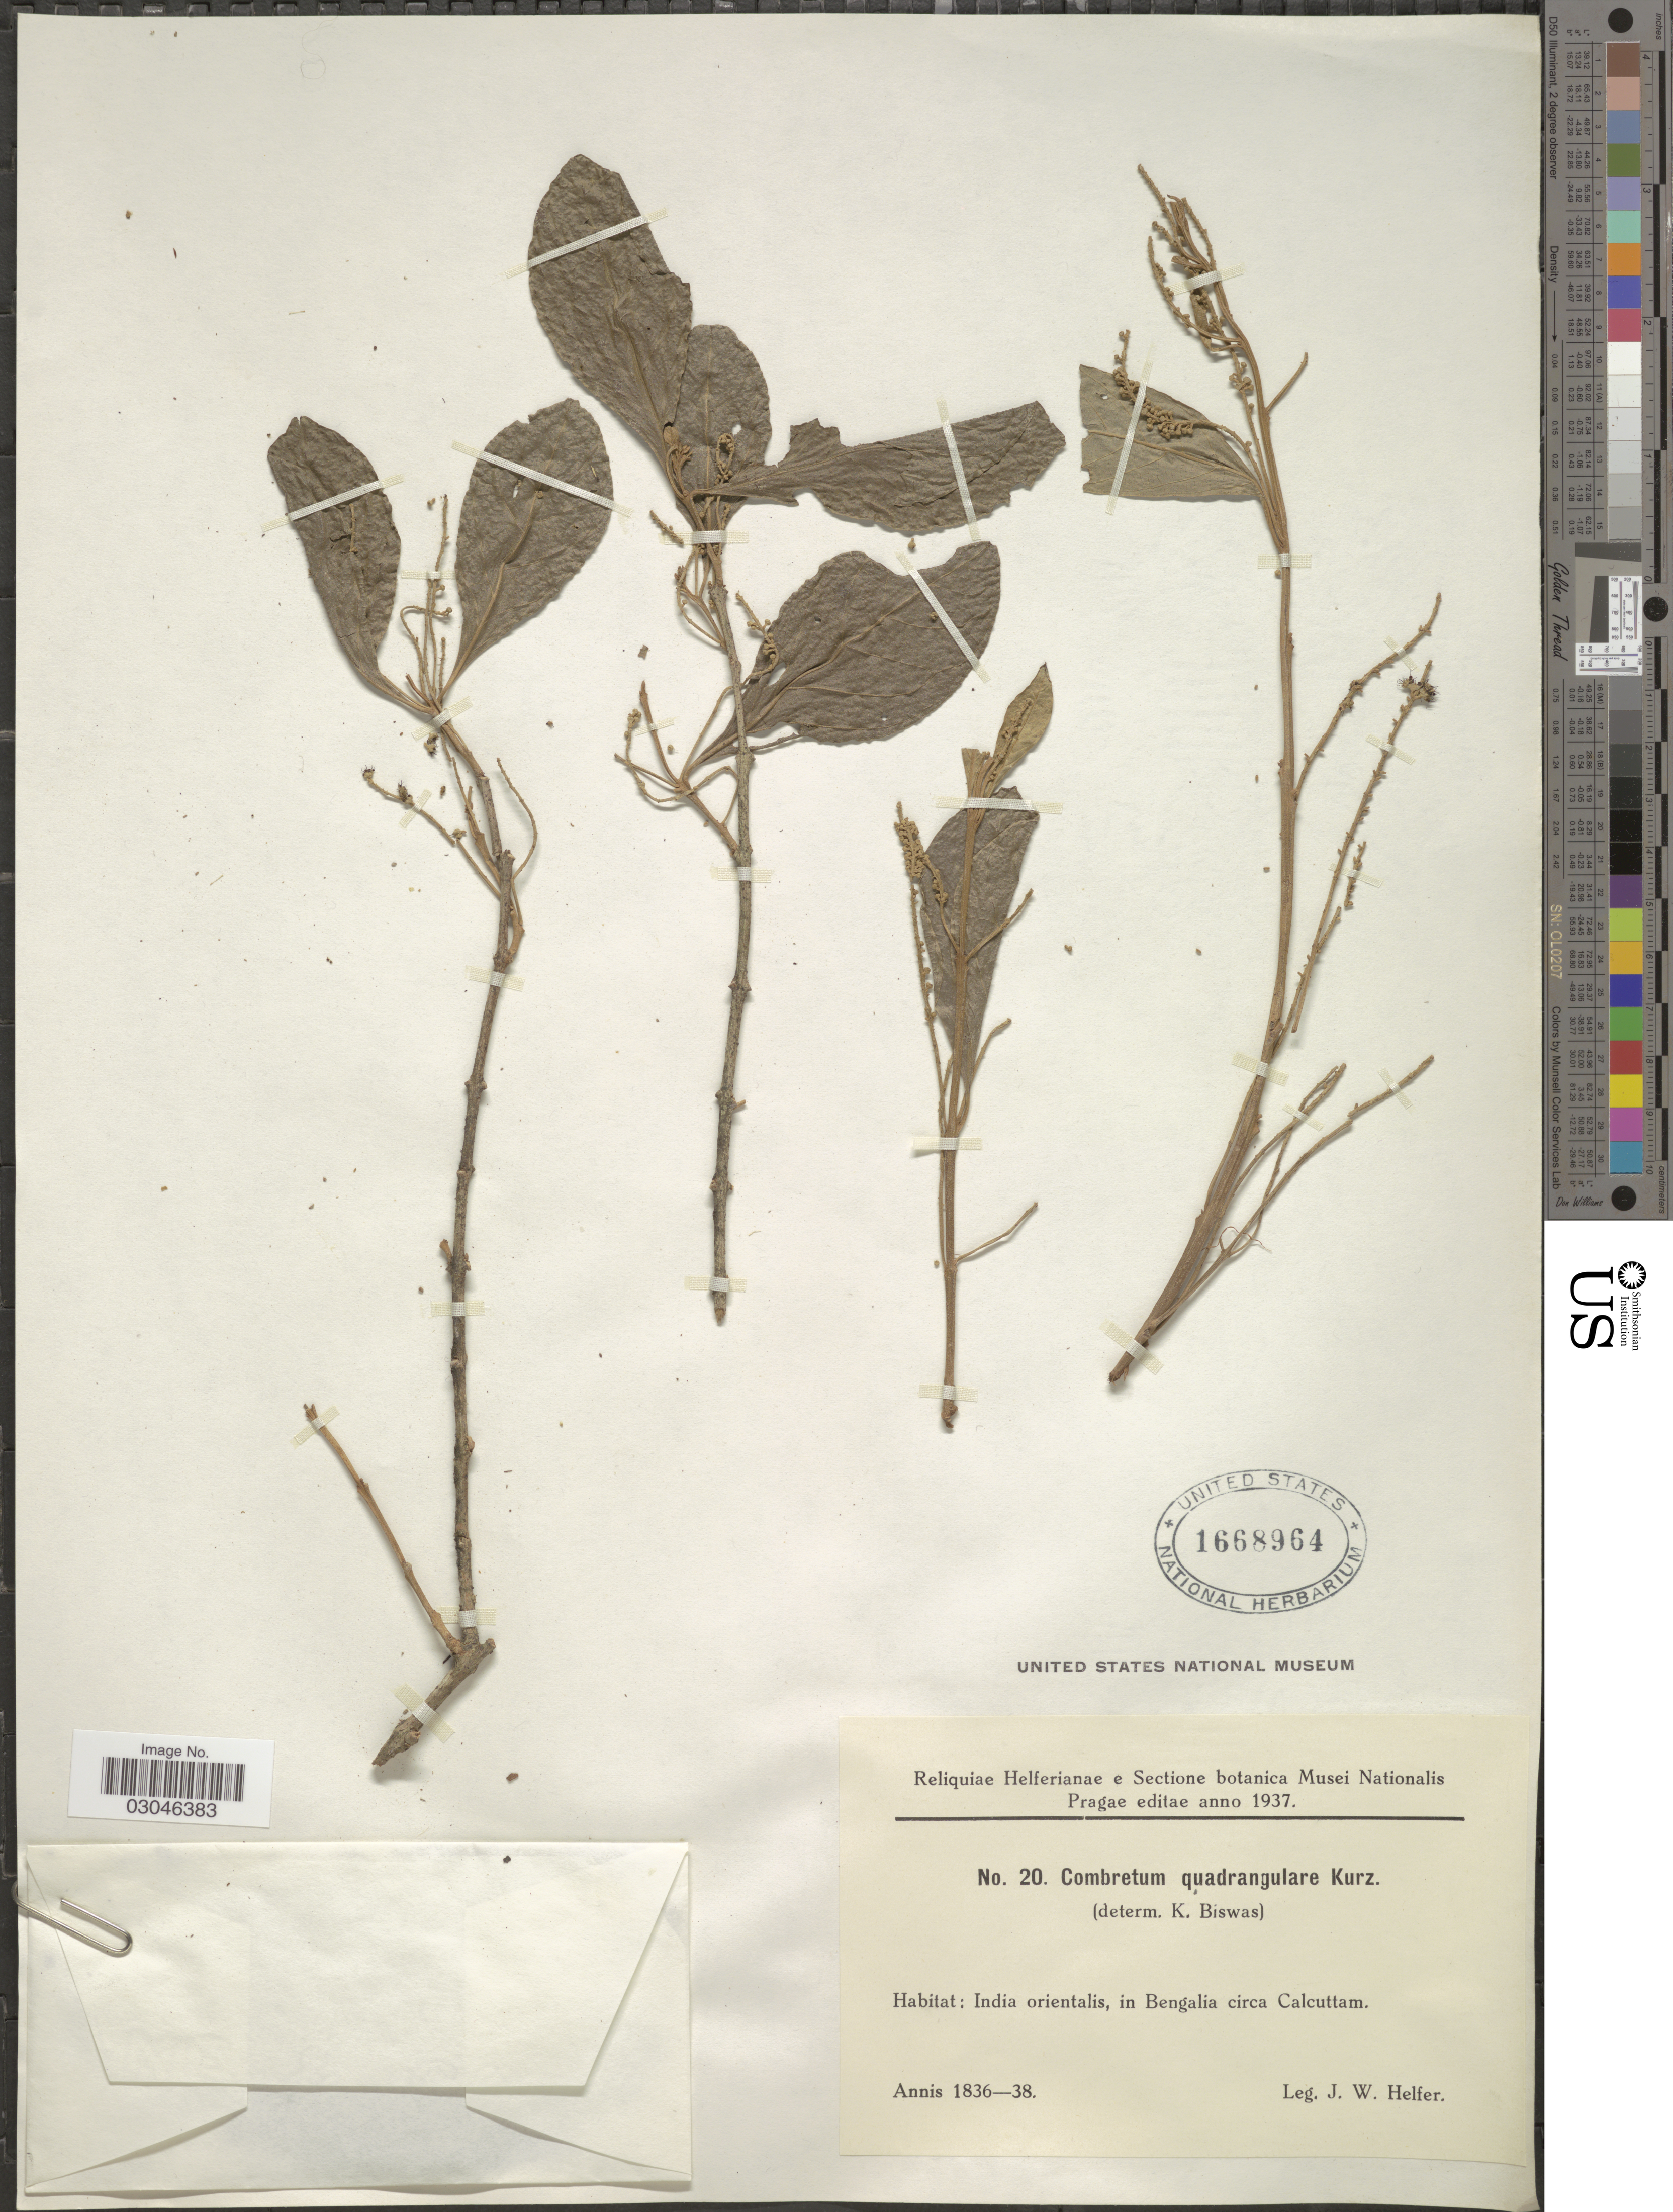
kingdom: Plantae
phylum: Tracheophyta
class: Magnoliopsida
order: Myrtales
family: Combretaceae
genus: Combretum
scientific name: Combretum quadrangulare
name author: Kurz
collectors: J. W. Helfer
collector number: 20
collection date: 1836/1838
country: India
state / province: West Bengal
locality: India orientalis, in Bengalia circa Calcuttam.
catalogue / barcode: US 1668964